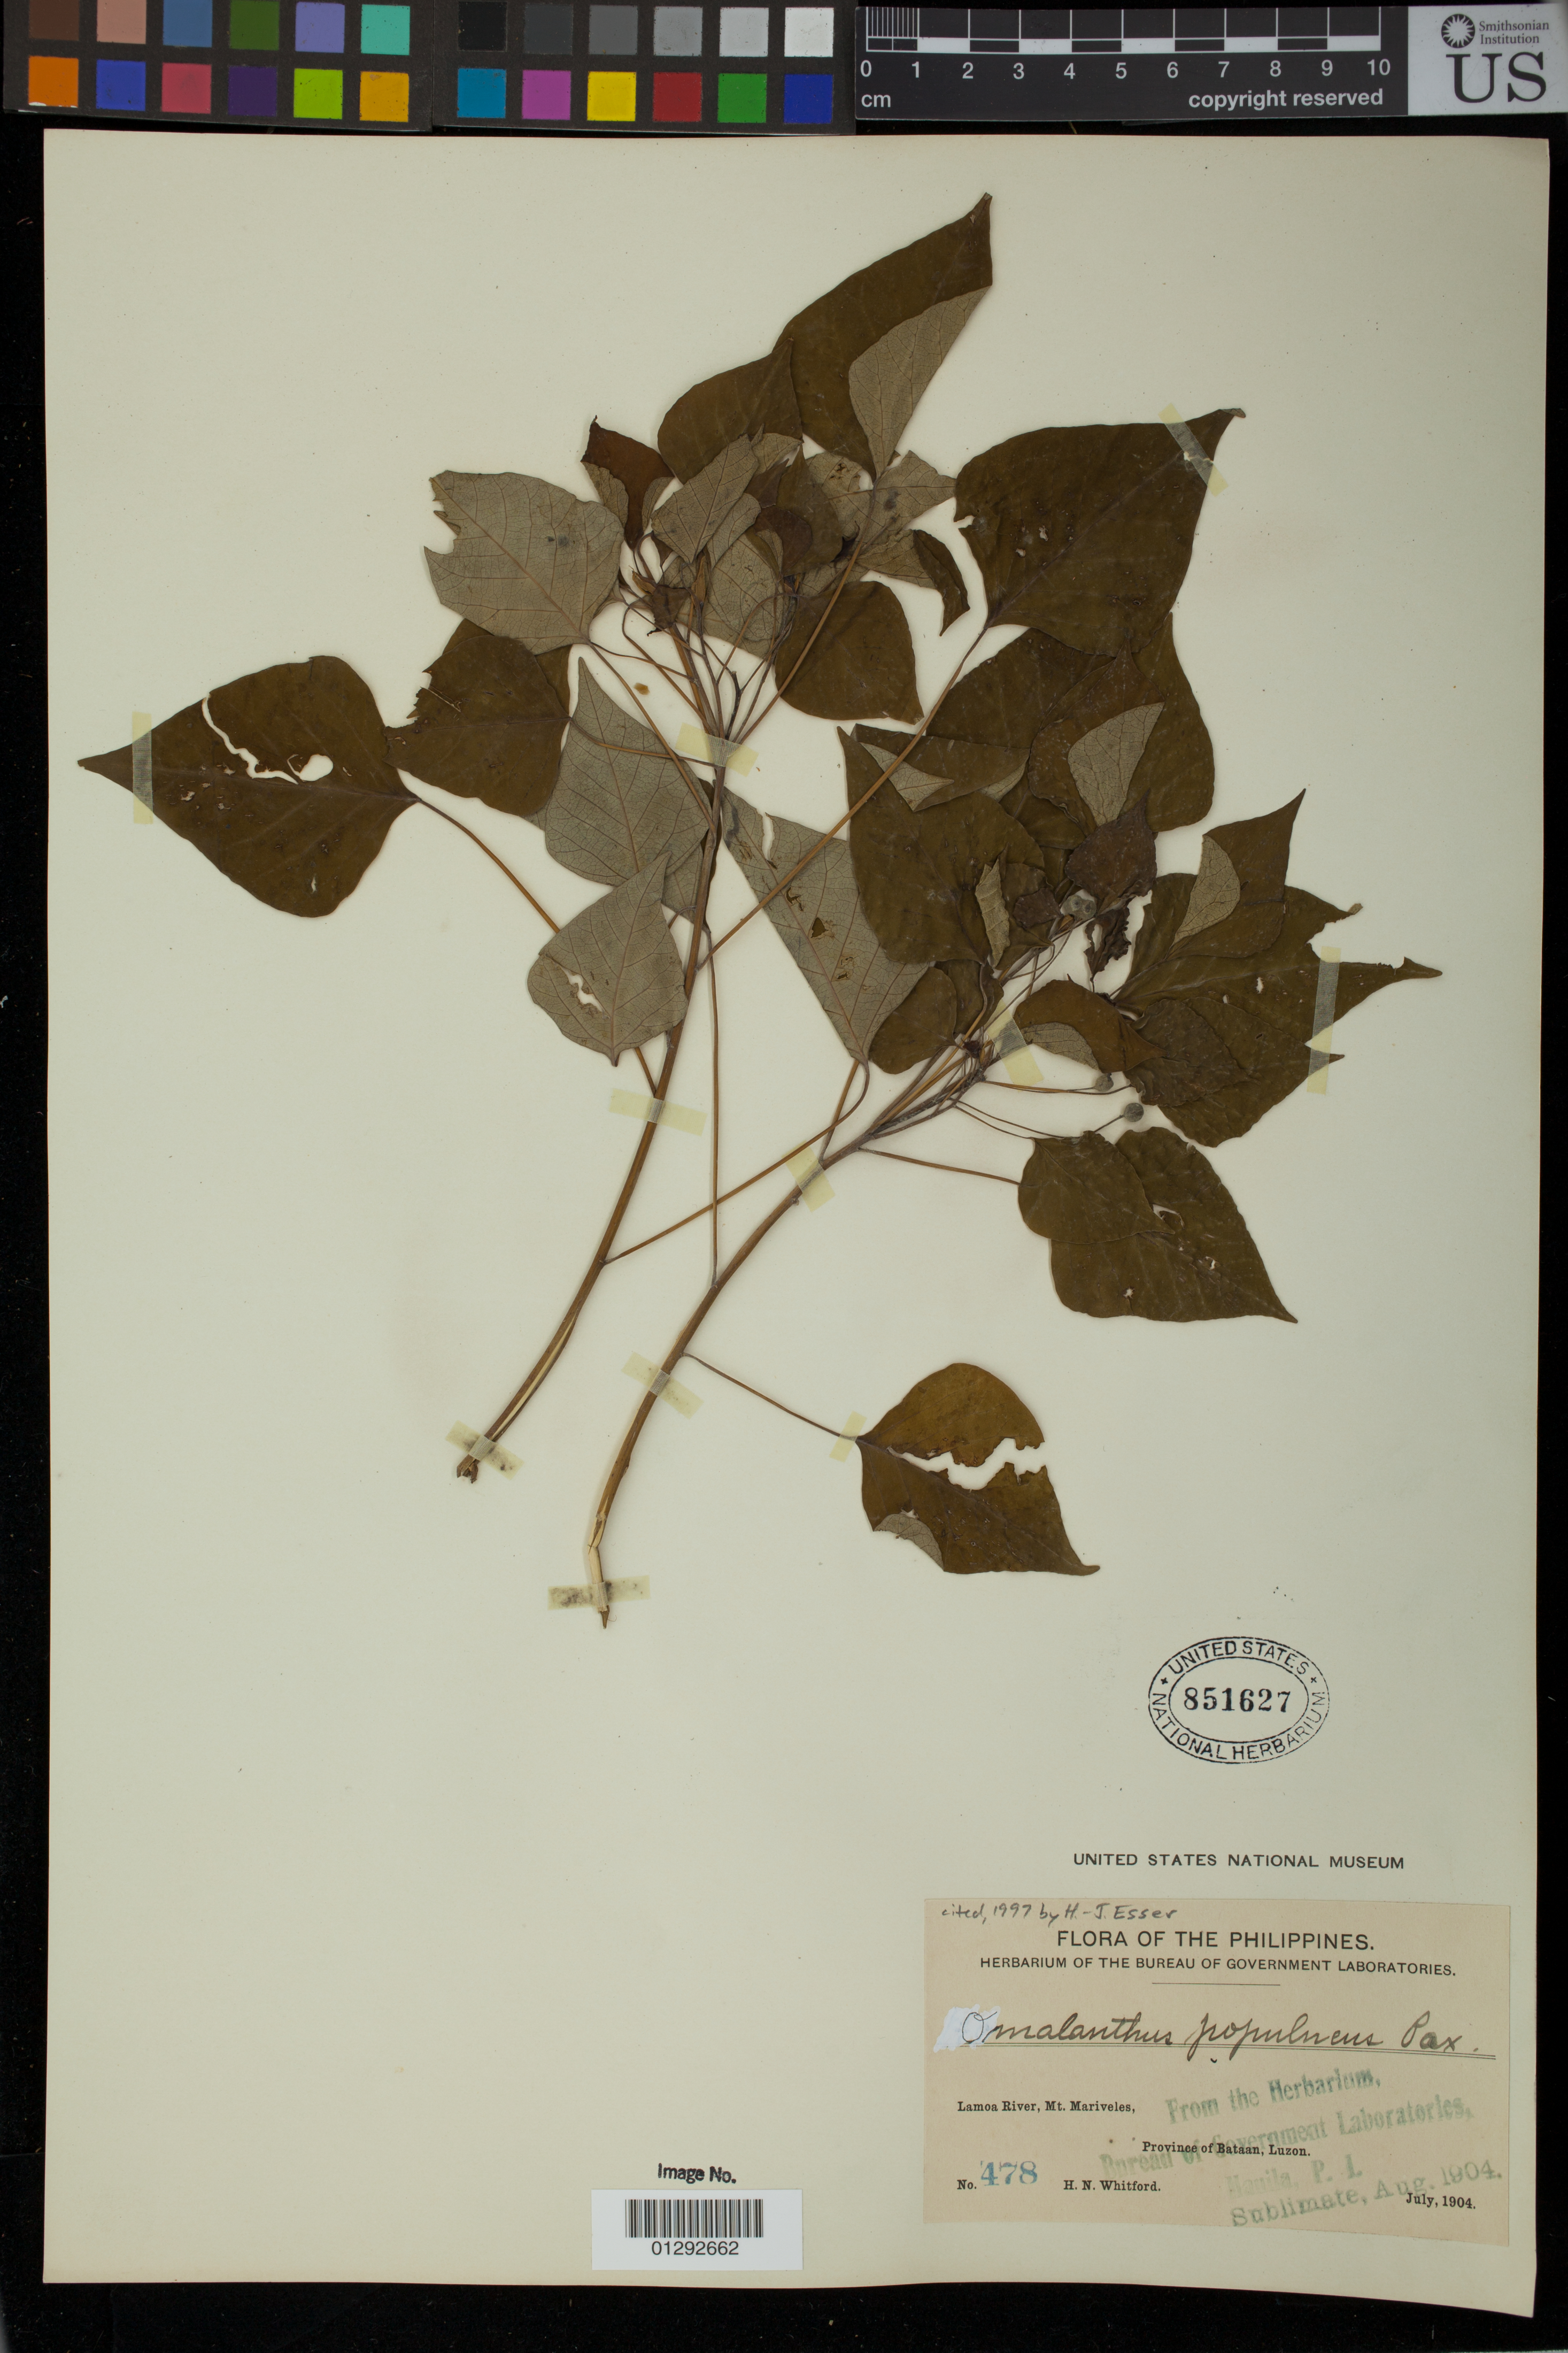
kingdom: Plantae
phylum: Tracheophyta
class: Magnoliopsida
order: Malpighiales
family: Euphorbiaceae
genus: Homalanthus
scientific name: Homalanthus populneus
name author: (Geiseler) Kuntze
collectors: H. N. Whitford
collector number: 478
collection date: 1904-07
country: Philippines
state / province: Central Luzon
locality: Lamoa River, Mt. Mariveles, Province of Bataan, Luzon.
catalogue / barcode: US 851627